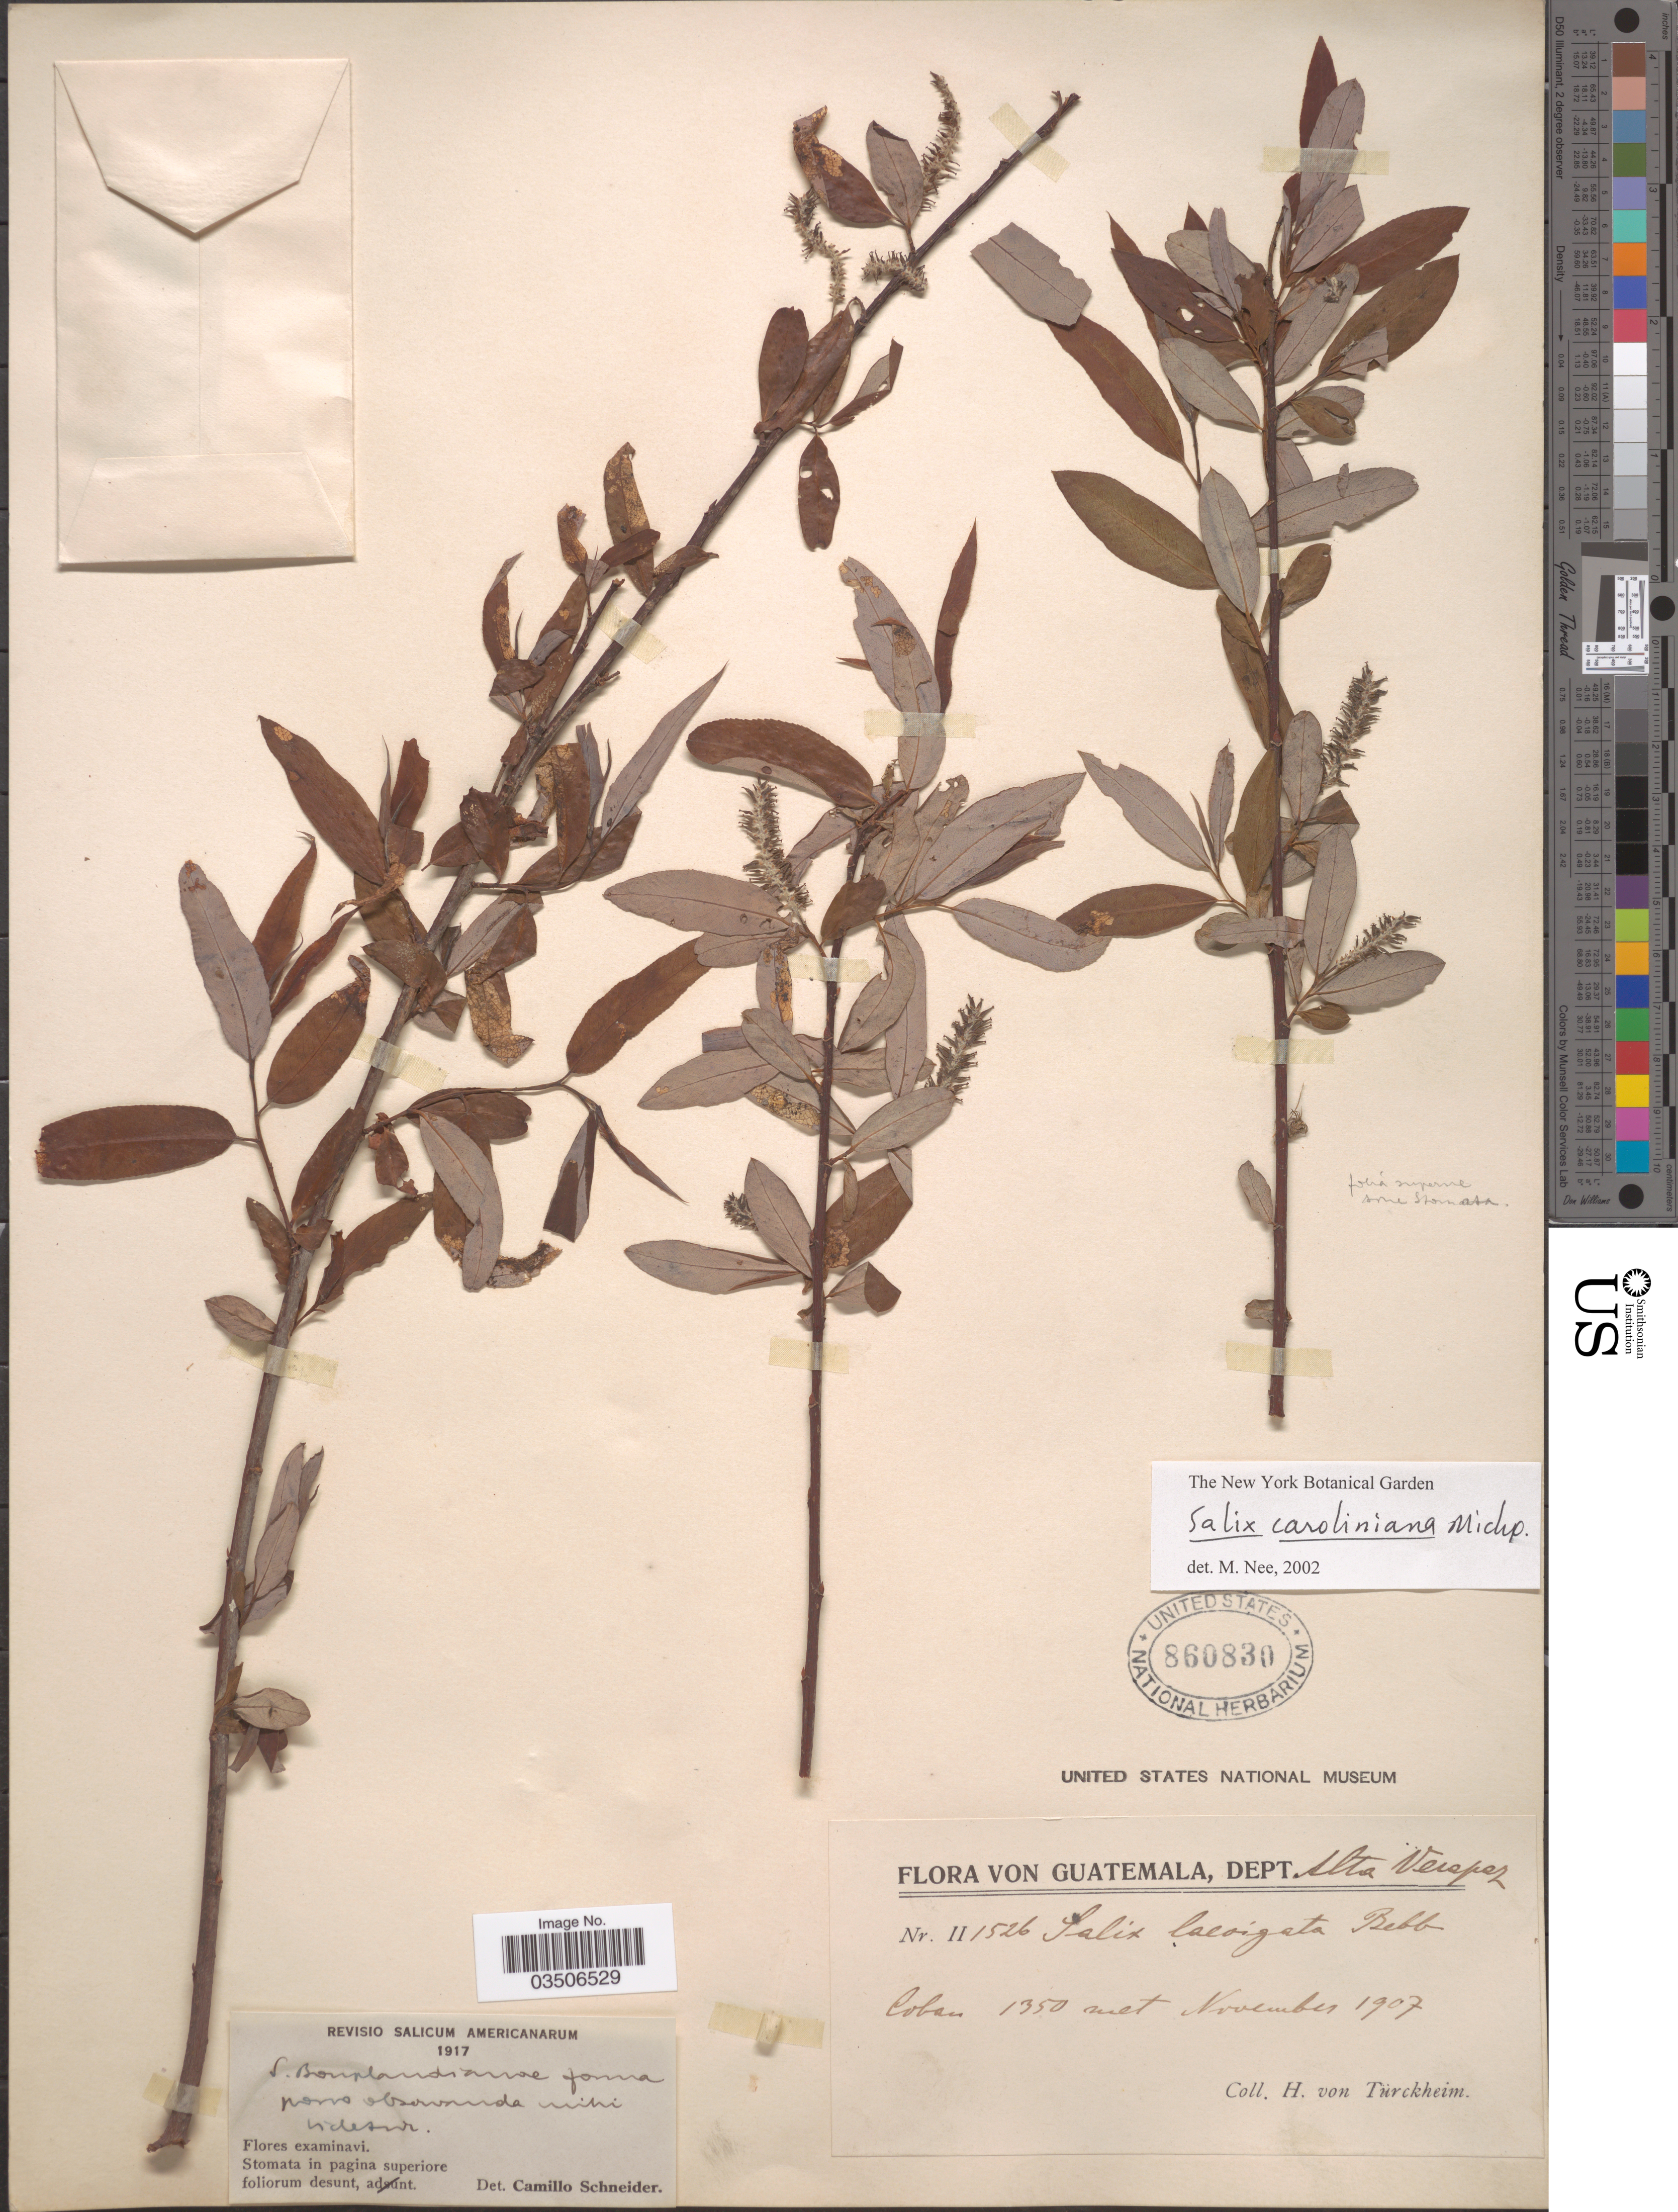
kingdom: Plantae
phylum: Tracheophyta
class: Magnoliopsida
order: Malpighiales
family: Salicaceae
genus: Salix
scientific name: Salix bonplandiana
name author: Kunth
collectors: H. von Türckheim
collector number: II1526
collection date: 1907-11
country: Guatemala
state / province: Alta Verapaz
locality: Dept. Alta Verapaz. Coban.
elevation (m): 1350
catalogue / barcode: US 860830